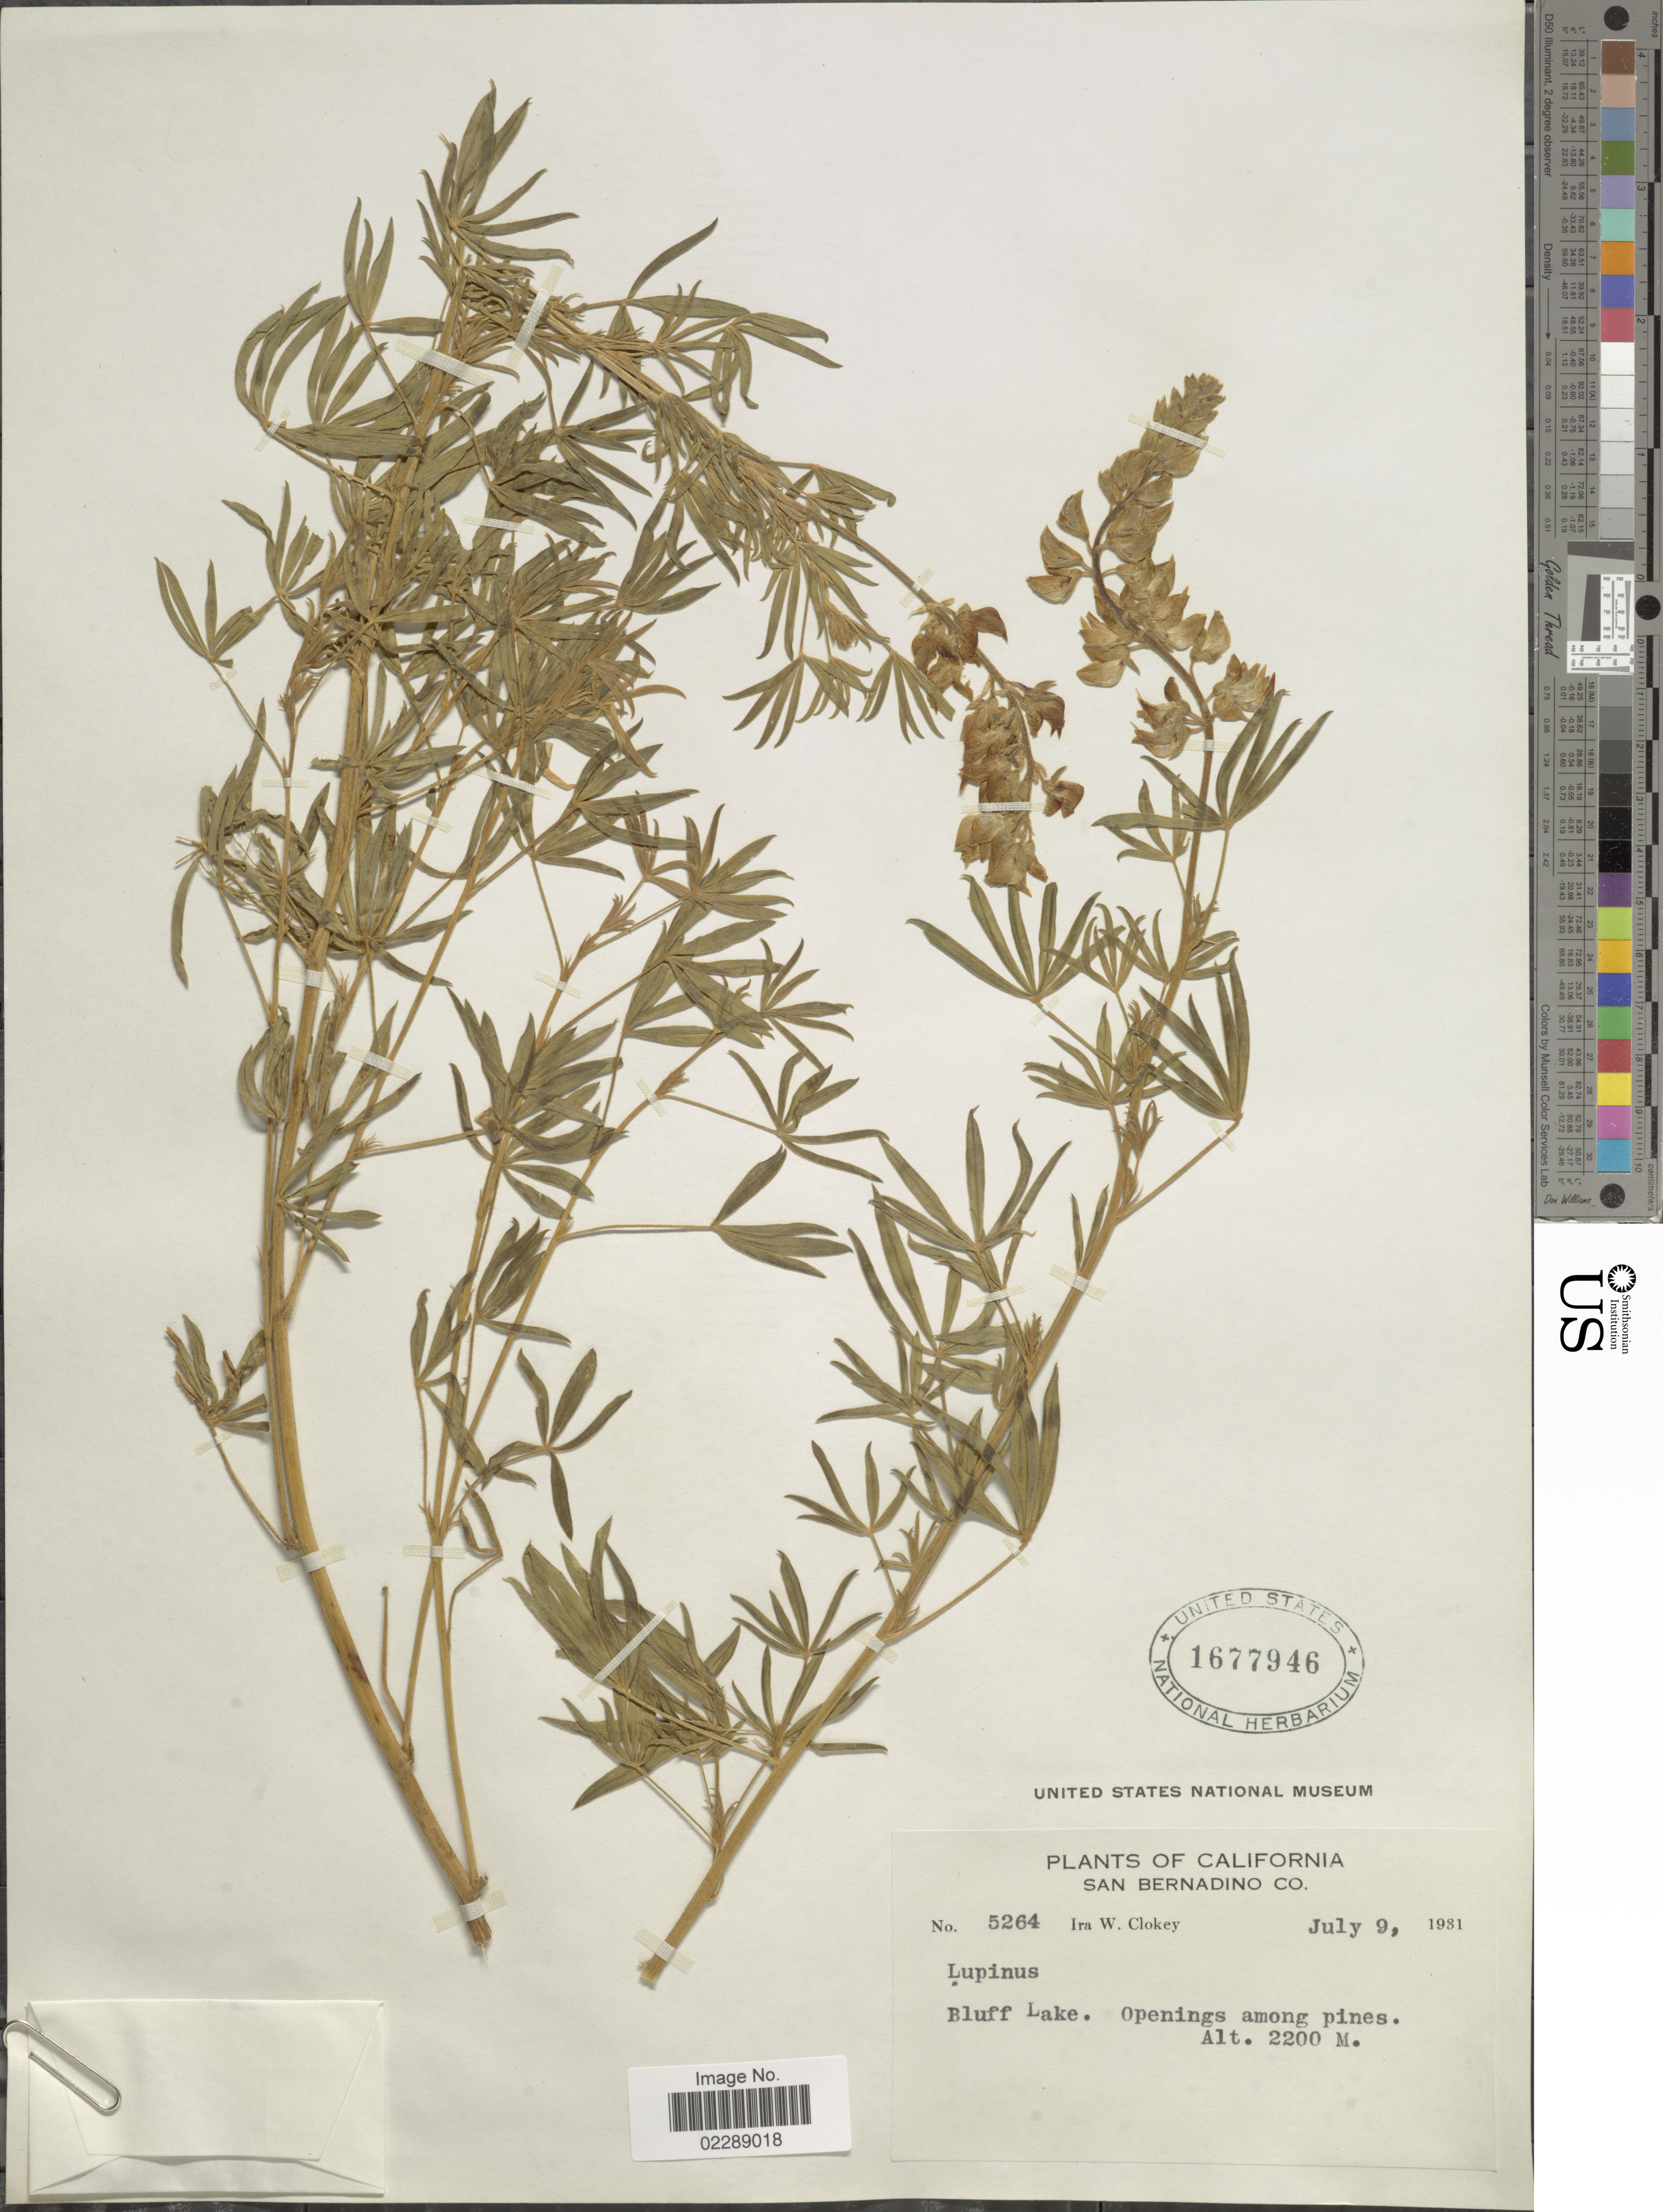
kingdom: Plantae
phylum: Tracheophyta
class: Magnoliopsida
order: Fabales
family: Fabaceae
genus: Lupinus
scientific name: Lupinus sp.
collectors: I. W. Clokey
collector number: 5264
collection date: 1931-07-09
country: United States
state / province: California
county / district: San Bernardino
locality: San Bernardino, Bluff Lake, Openings among pines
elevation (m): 2200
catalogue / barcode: US 1677946